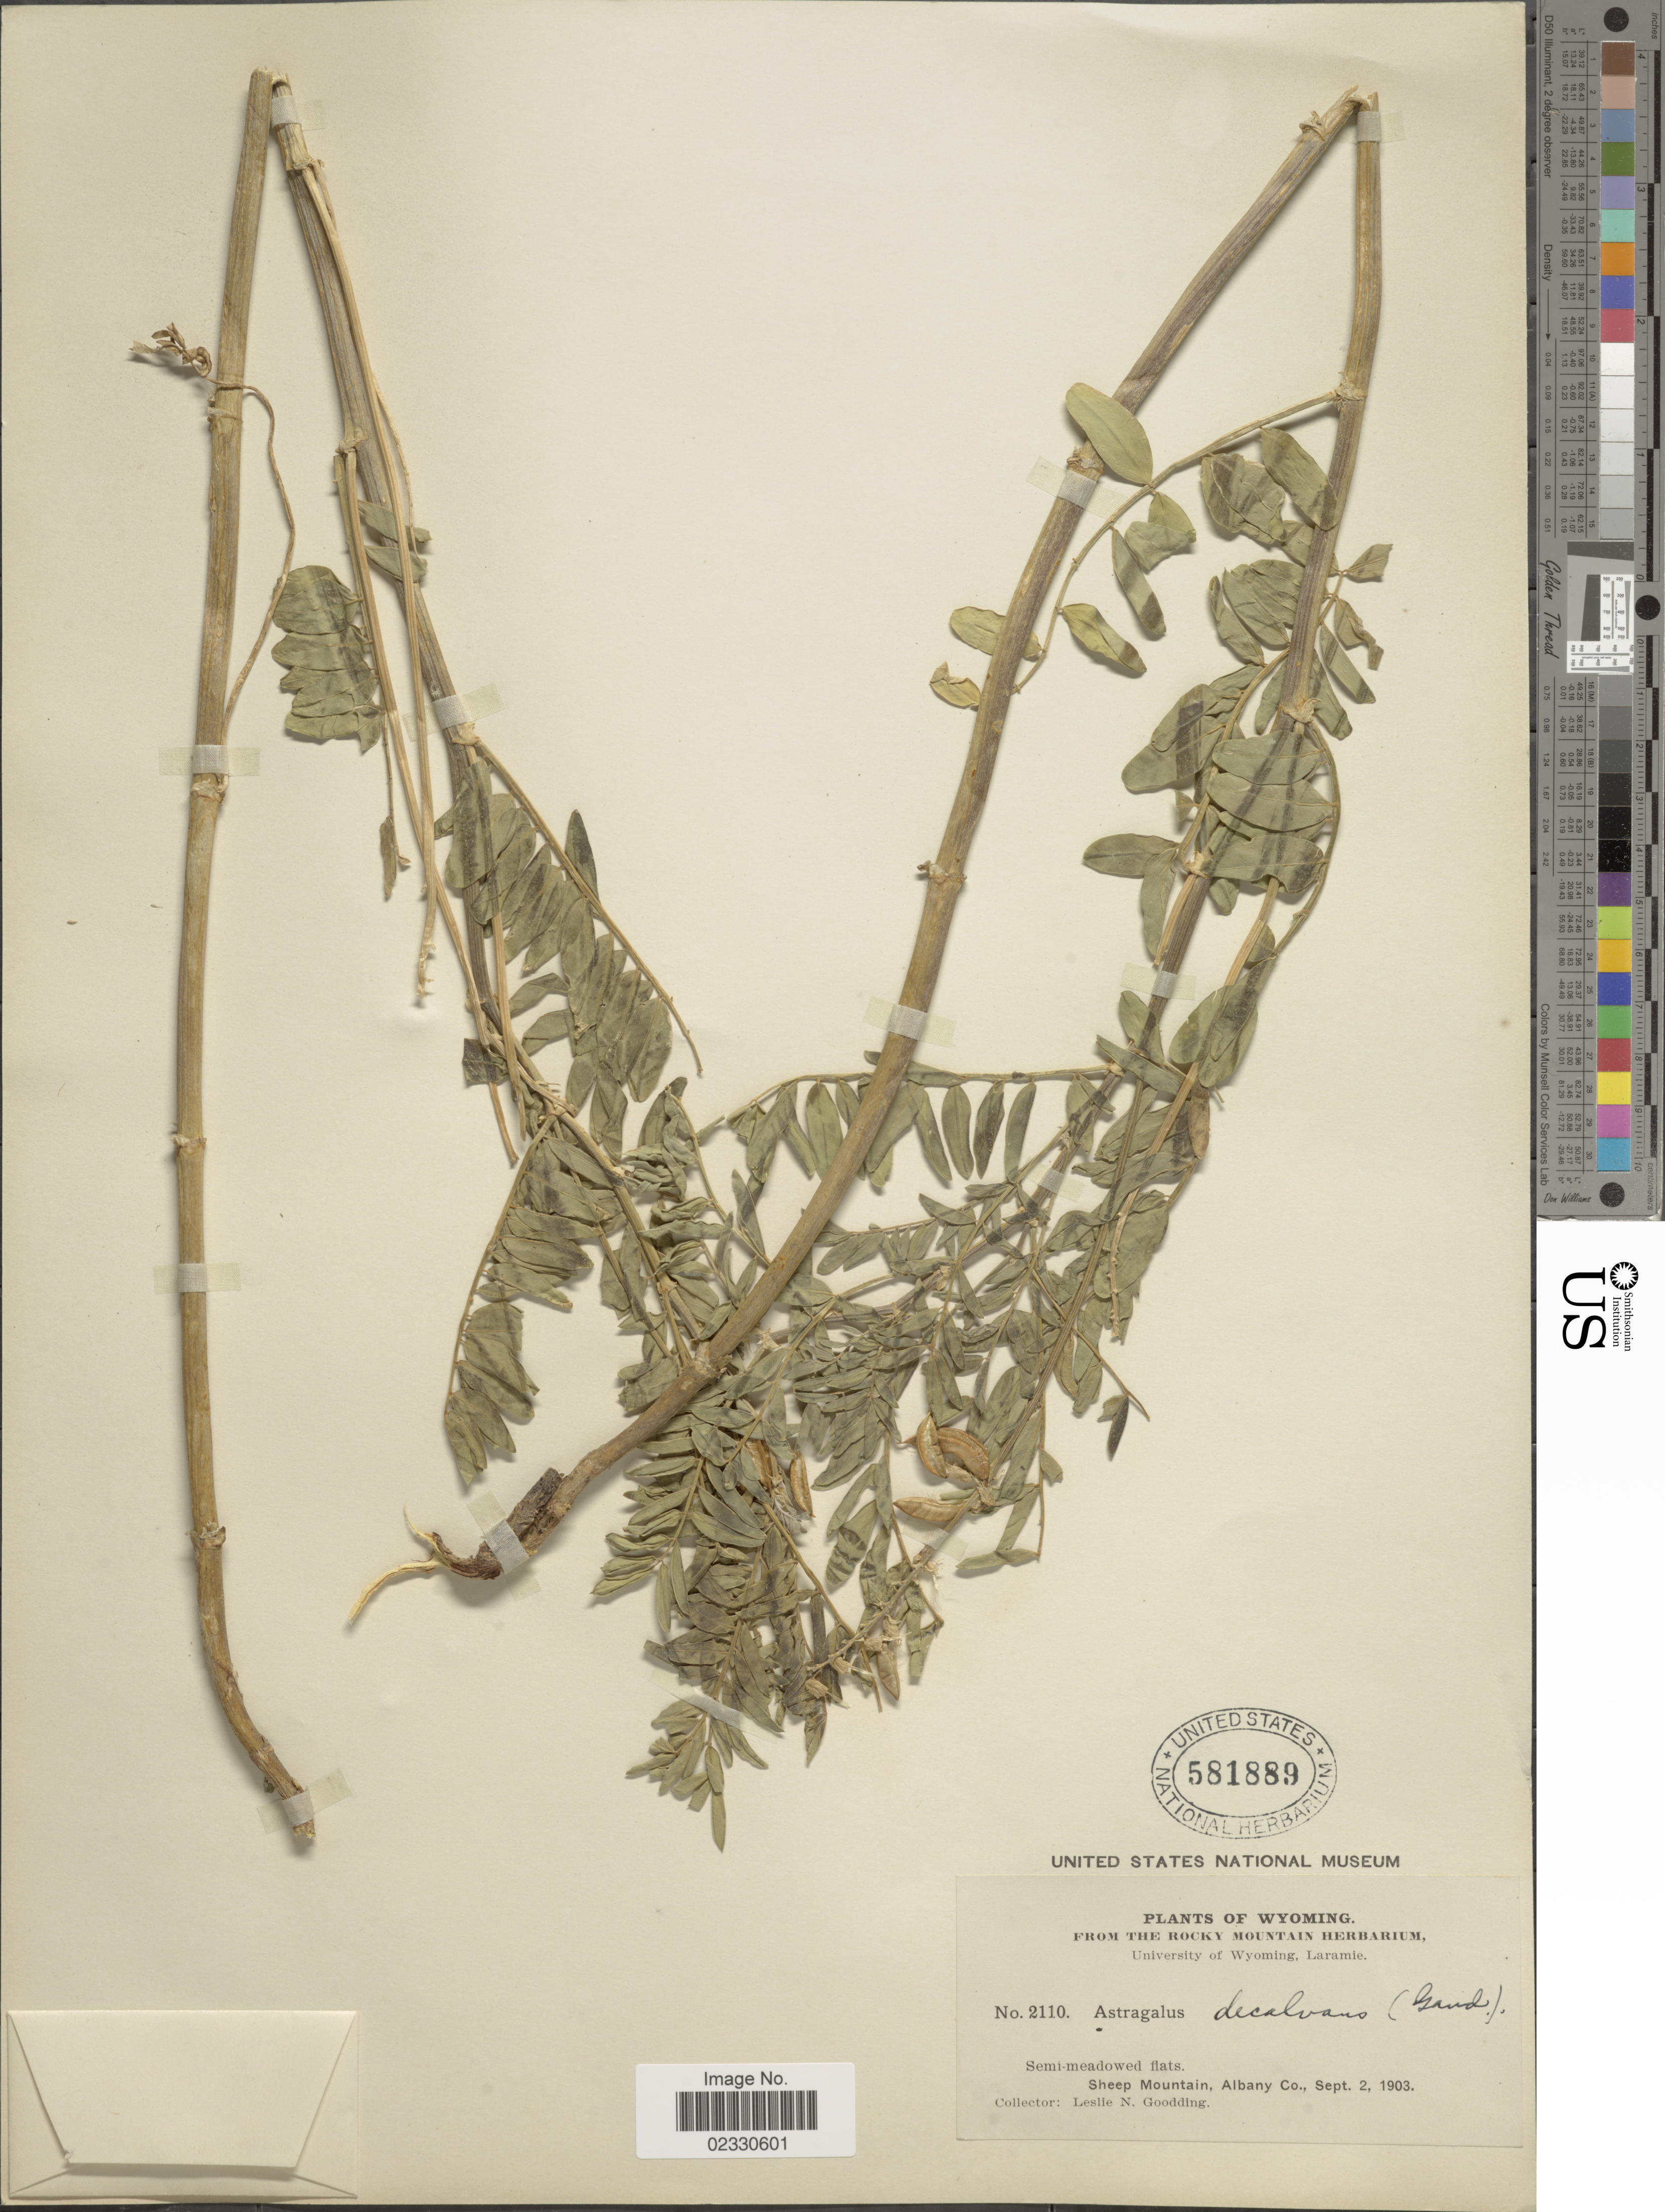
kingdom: Plantae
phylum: Tracheophyta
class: Magnoliopsida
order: Fabales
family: Fabaceae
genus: Astragalus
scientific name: Astragalus decalvans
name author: (Gand.)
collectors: L. N. Goodding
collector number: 2110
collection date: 1903-09-02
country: United States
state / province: Wyoming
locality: Sheep Mountains, Albany Co.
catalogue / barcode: US 581889